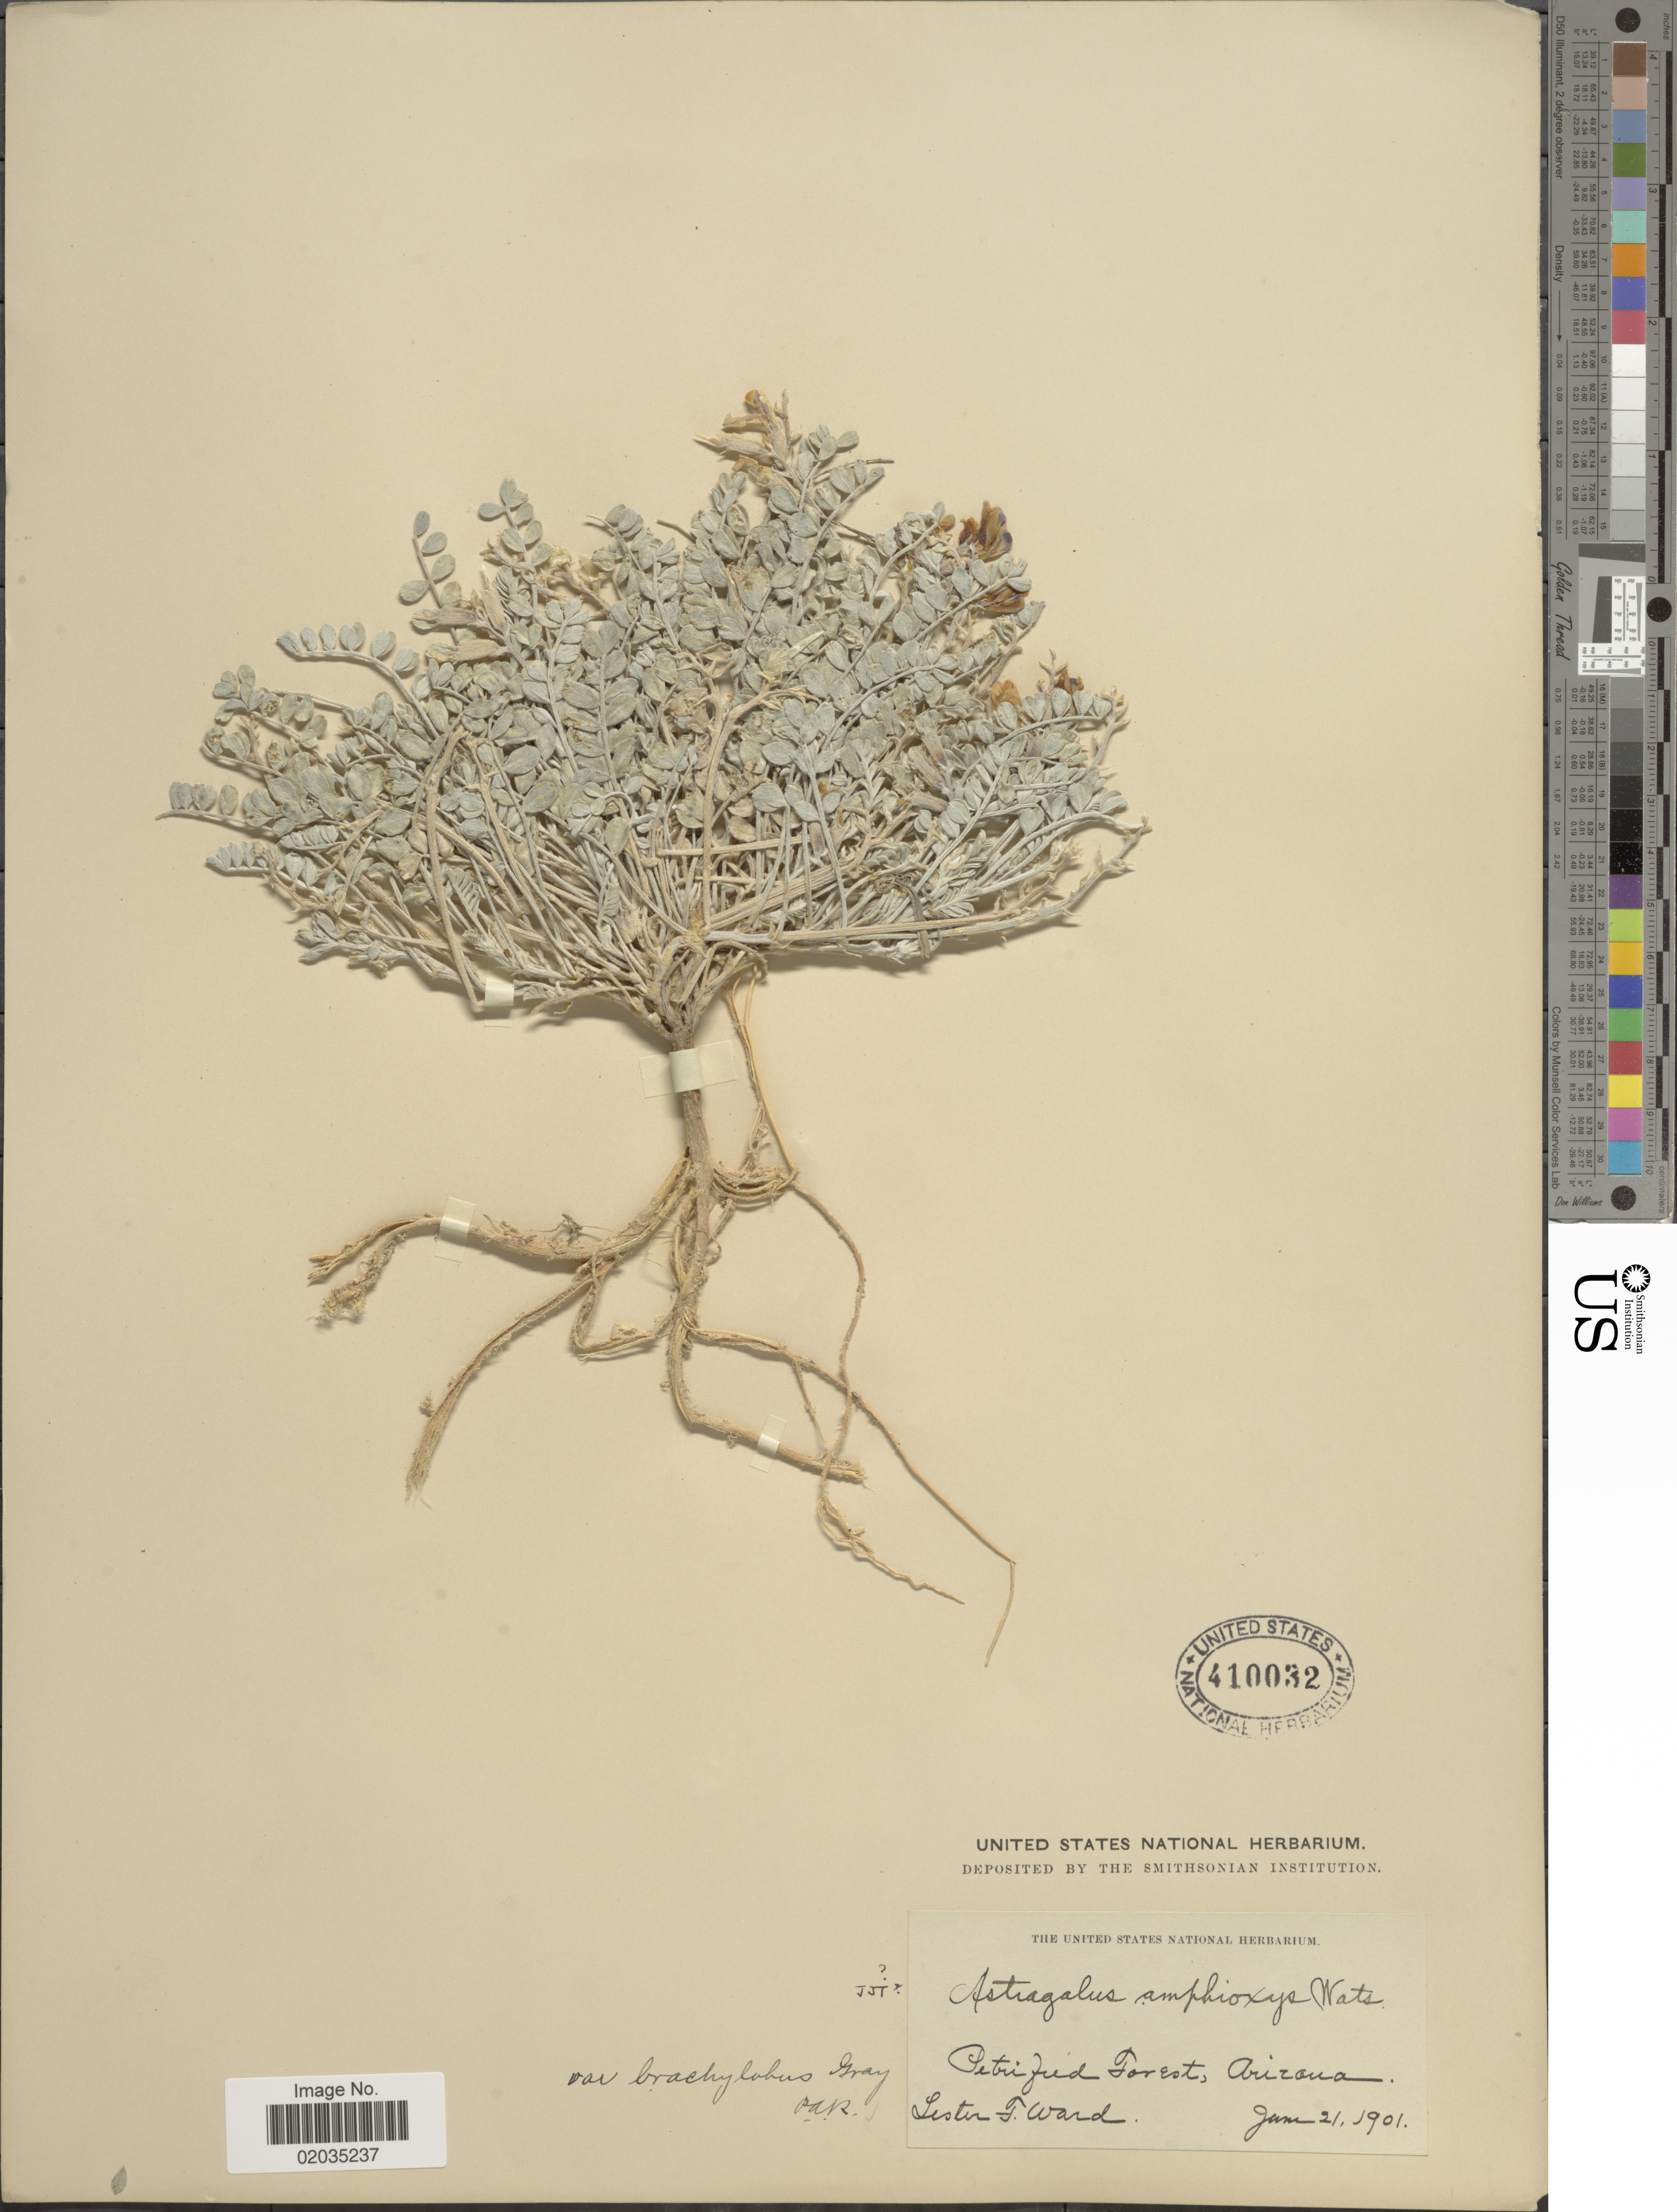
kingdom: Plantae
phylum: Tracheophyta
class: Magnoliopsida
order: Fabales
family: Fabaceae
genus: Astragalus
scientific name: Astragalus tephrodes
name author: A. Gray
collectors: L. F. Ward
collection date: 1901-06-21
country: United States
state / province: Arizona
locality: Petrifed Forest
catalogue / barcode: US 410032